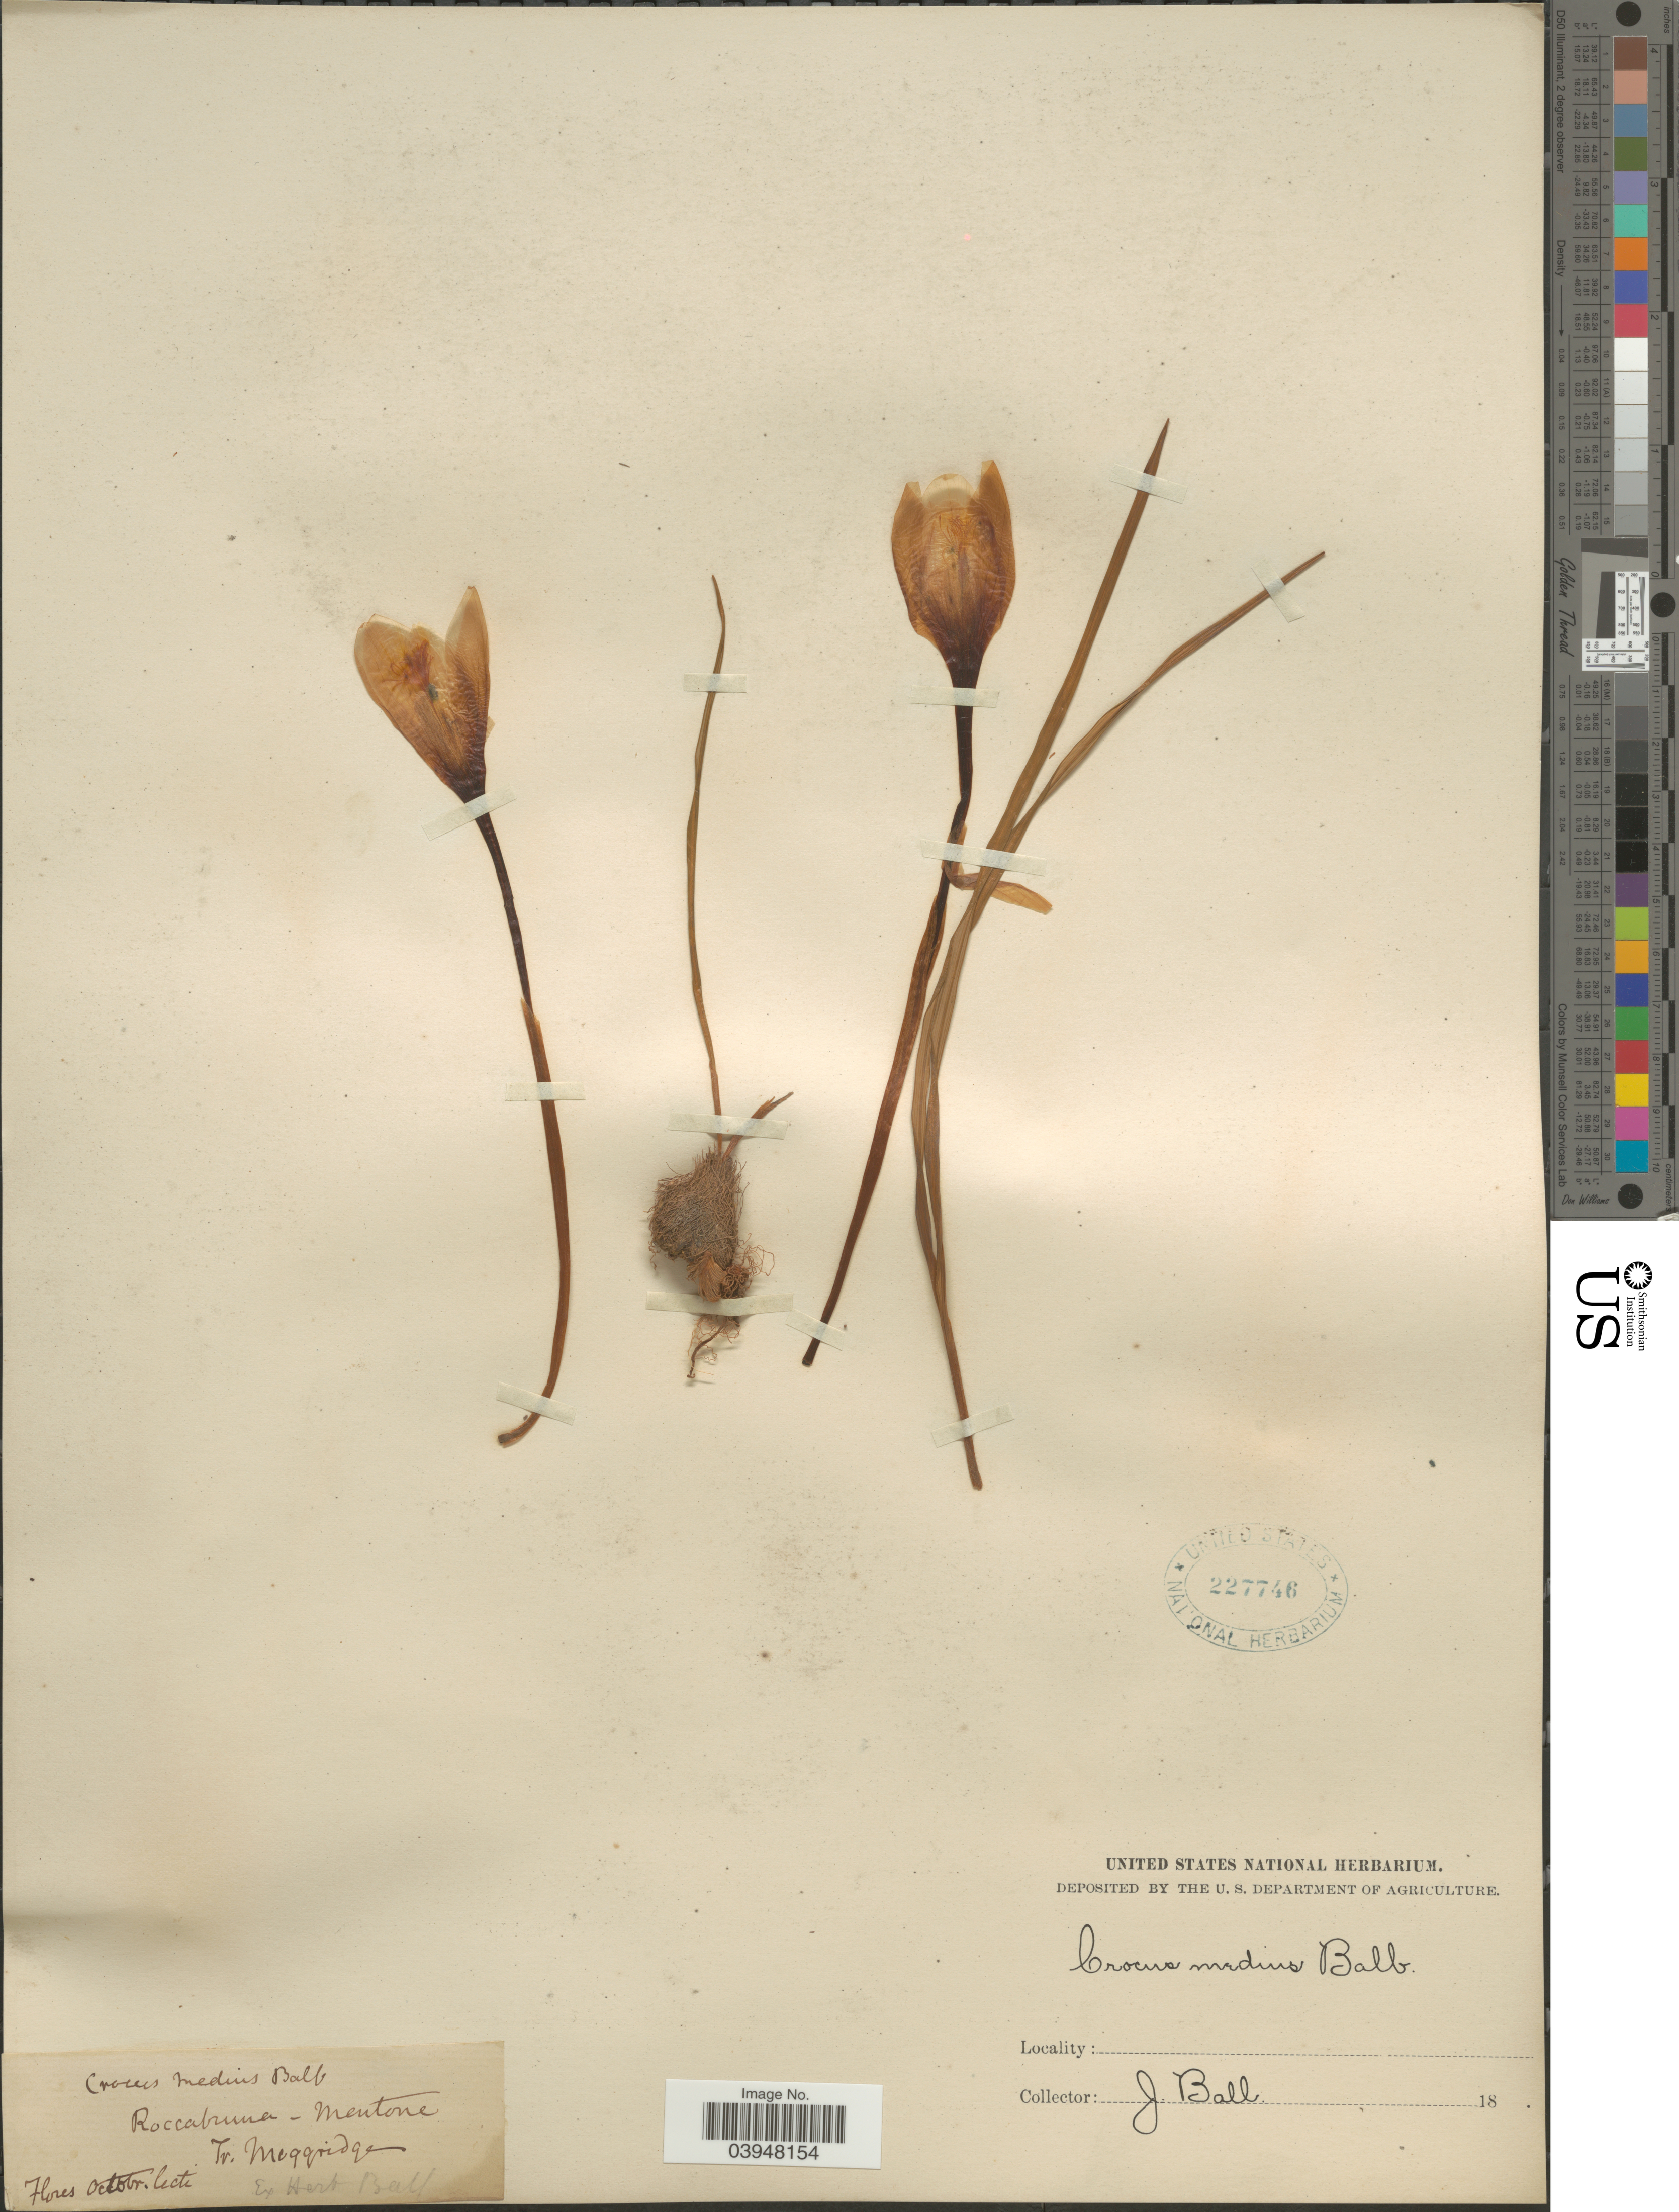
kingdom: Plantae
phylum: Tracheophyta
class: Liliopsida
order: Asparagales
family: Iridaceae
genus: Crocus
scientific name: Crocus medius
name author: Balb.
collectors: T. Moggridge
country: Italy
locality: Roccabruna - Mentone.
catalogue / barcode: US 227746